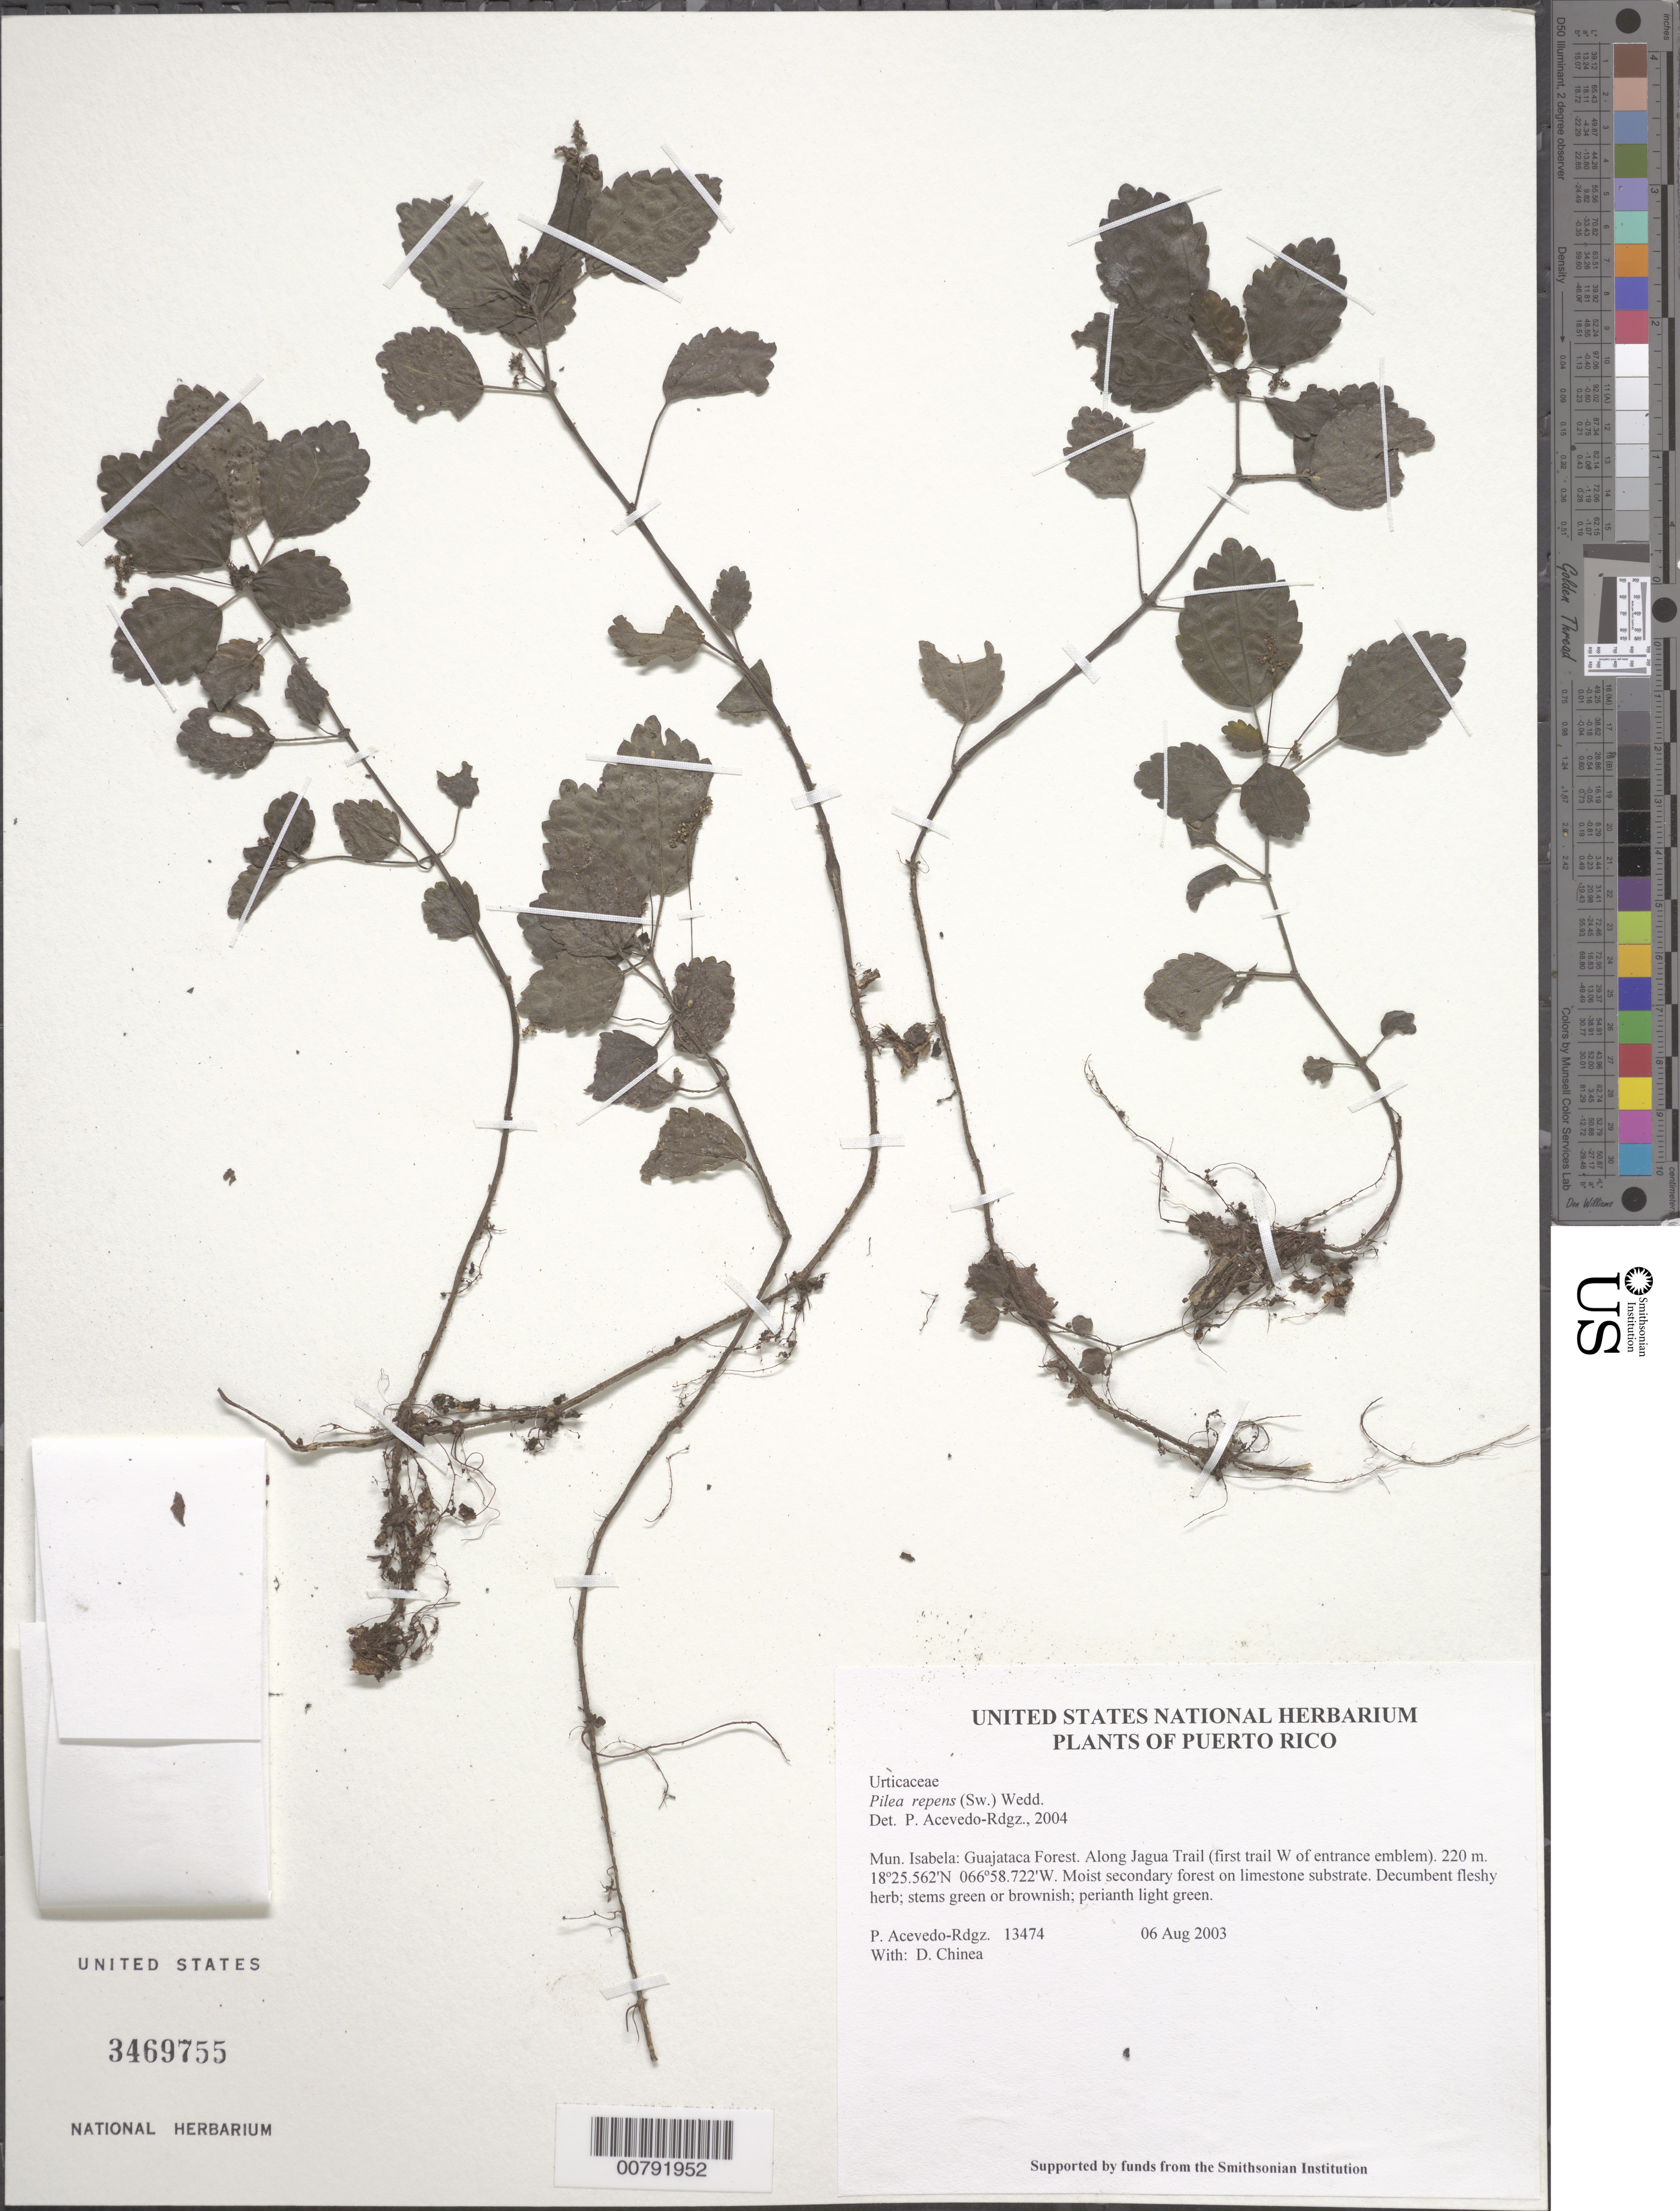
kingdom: Plantae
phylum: Tracheophyta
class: Magnoliopsida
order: Rosales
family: Urticaceae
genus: Pilea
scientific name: Pilea repens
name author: (Sw.) Wedd.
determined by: Acevedo-Rodríguez, P., (BOT), Smithsonian Institution - National Museum of Natural History (UNITED STATES)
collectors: P. Acevedo-Rodr. & D. Chinea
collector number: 13474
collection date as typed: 06 Aug 2003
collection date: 2003-08-06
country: Puerto Rico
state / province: Isabela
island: Puerto Rico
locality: Mun. Isabela: Guajataca Forest. Along Jagua Trail (first trail W of entrance emblem).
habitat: Moist secondary forest on limestone substrate.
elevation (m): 220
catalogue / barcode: US 3469755